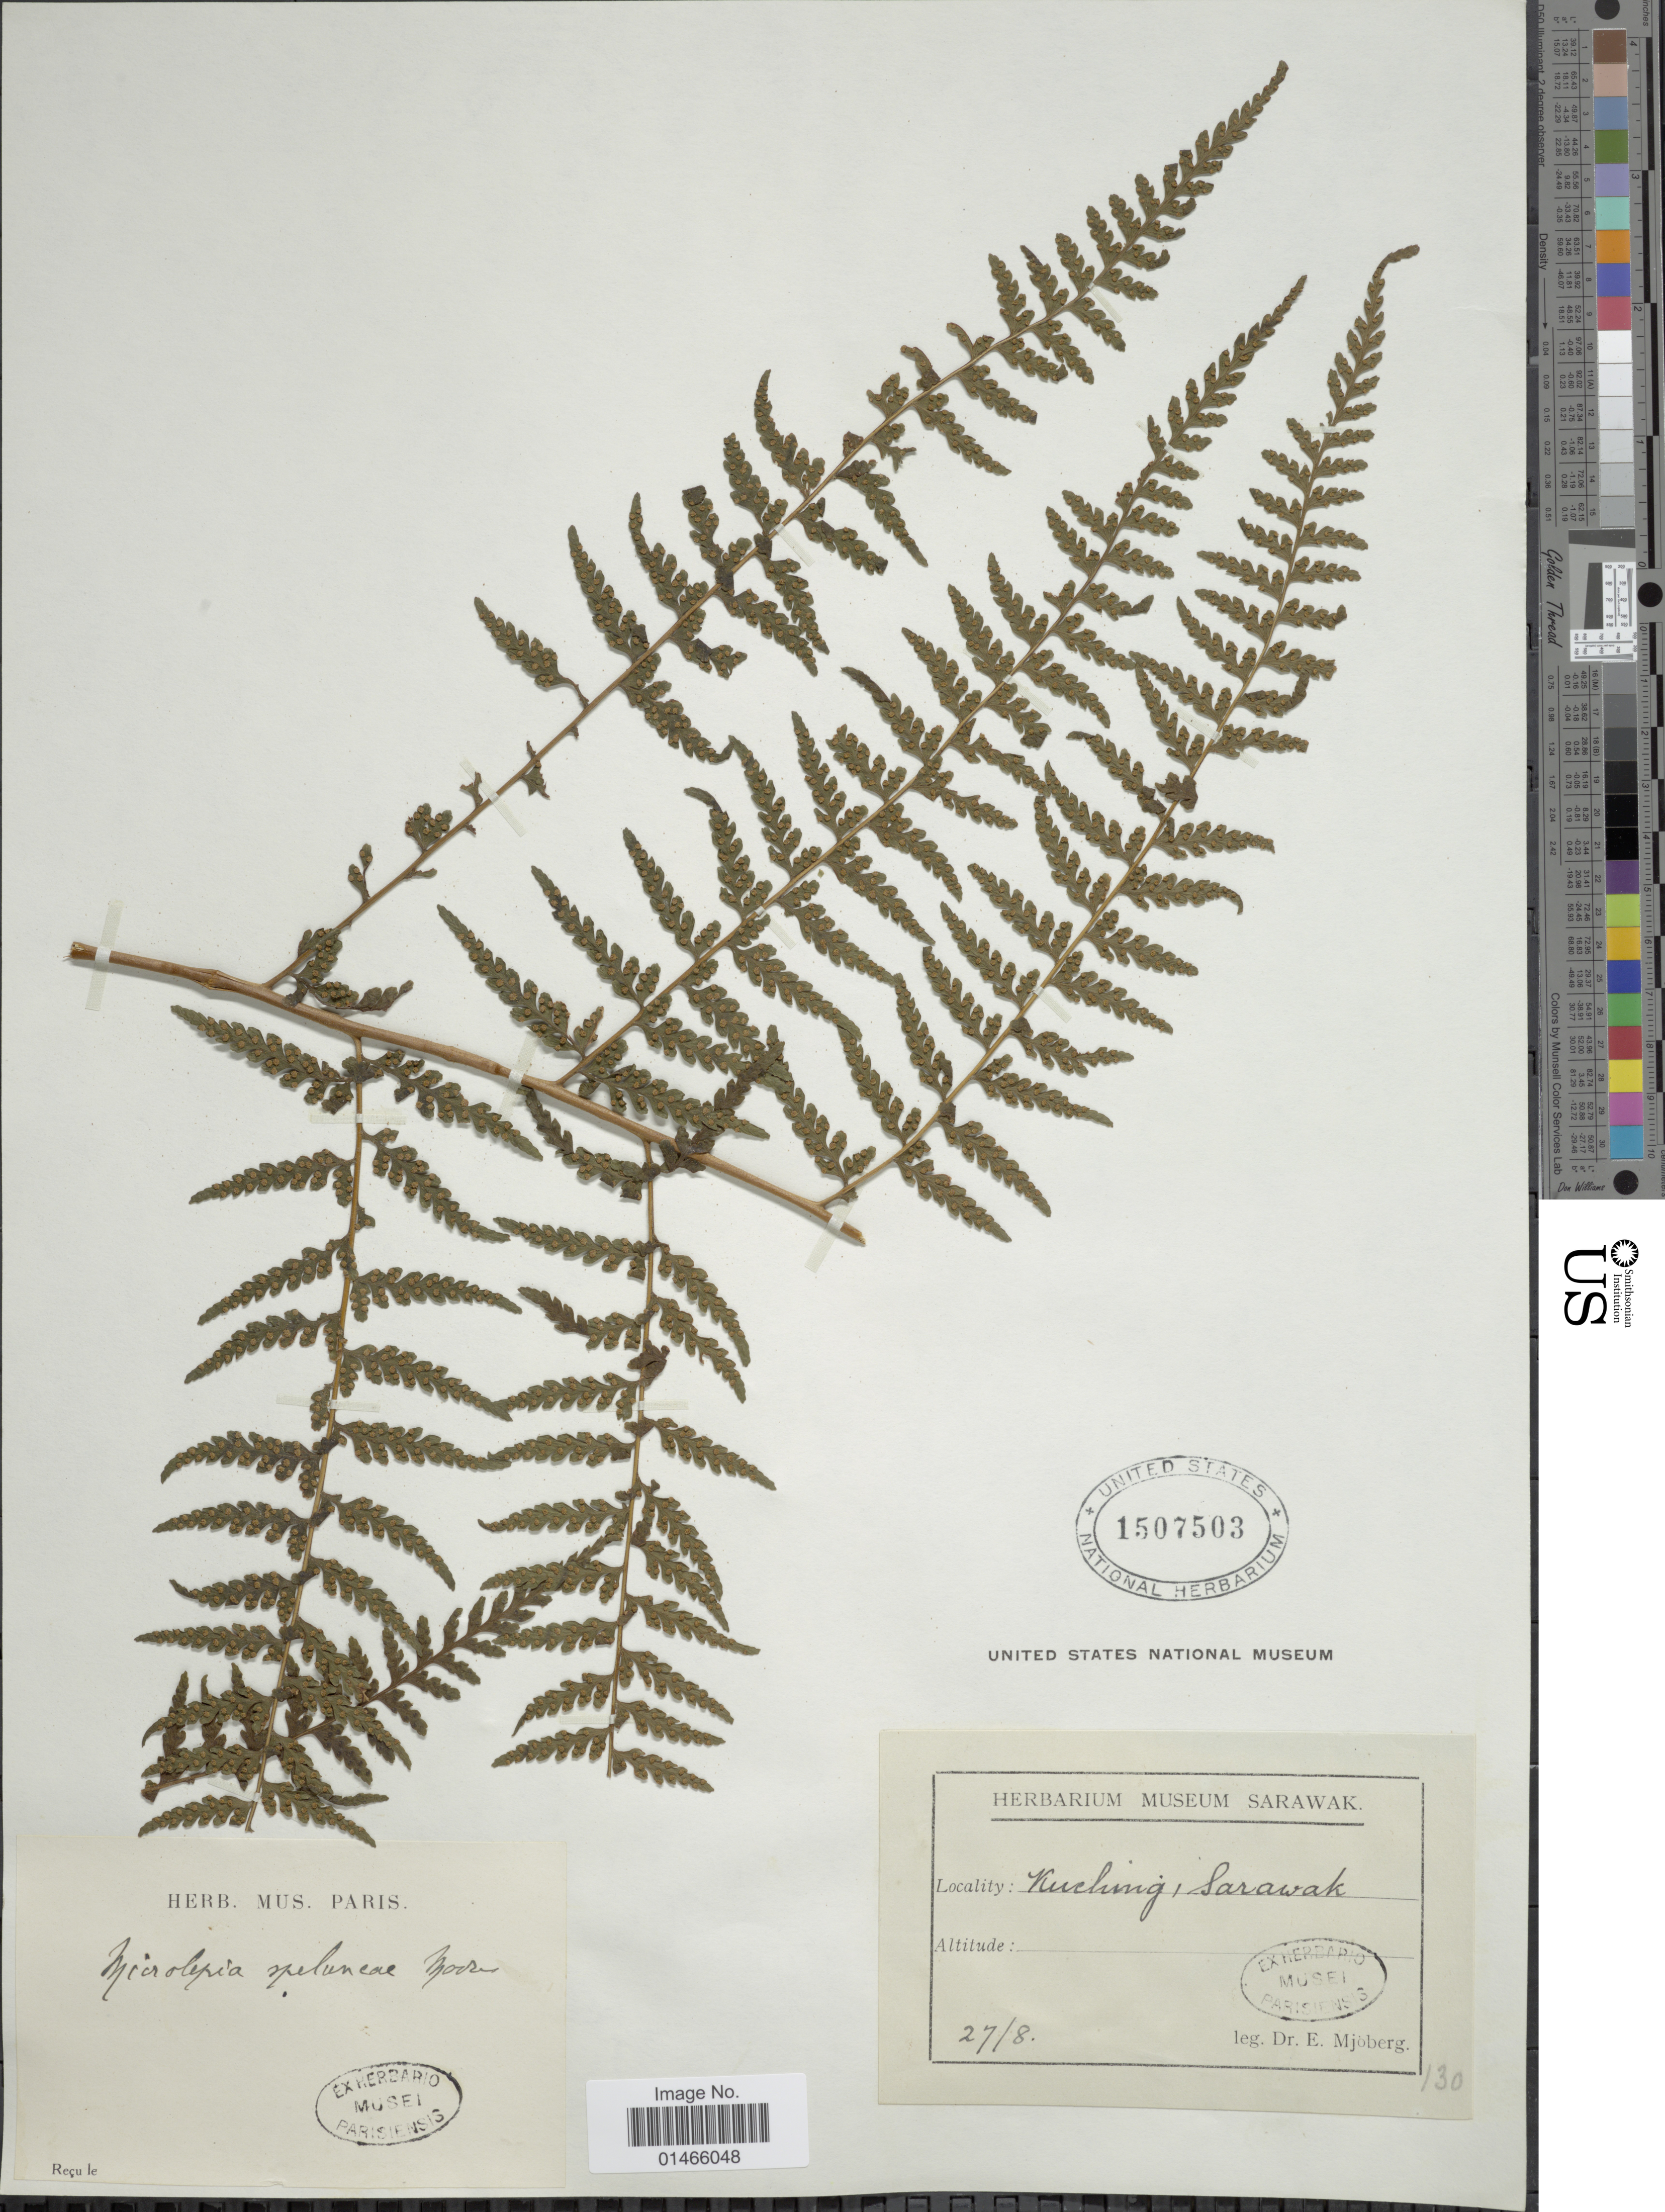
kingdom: Plantae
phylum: Tracheophyta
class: Polypodiopsida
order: Polypodiales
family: Dennstaedtiaceae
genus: Microlepia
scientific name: Microlepia pilosiuscula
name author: (Sm.) C.V. Morton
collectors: E. Mjoberg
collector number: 130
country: Malaysia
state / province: Sarawak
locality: Kuching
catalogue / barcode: US 1507503